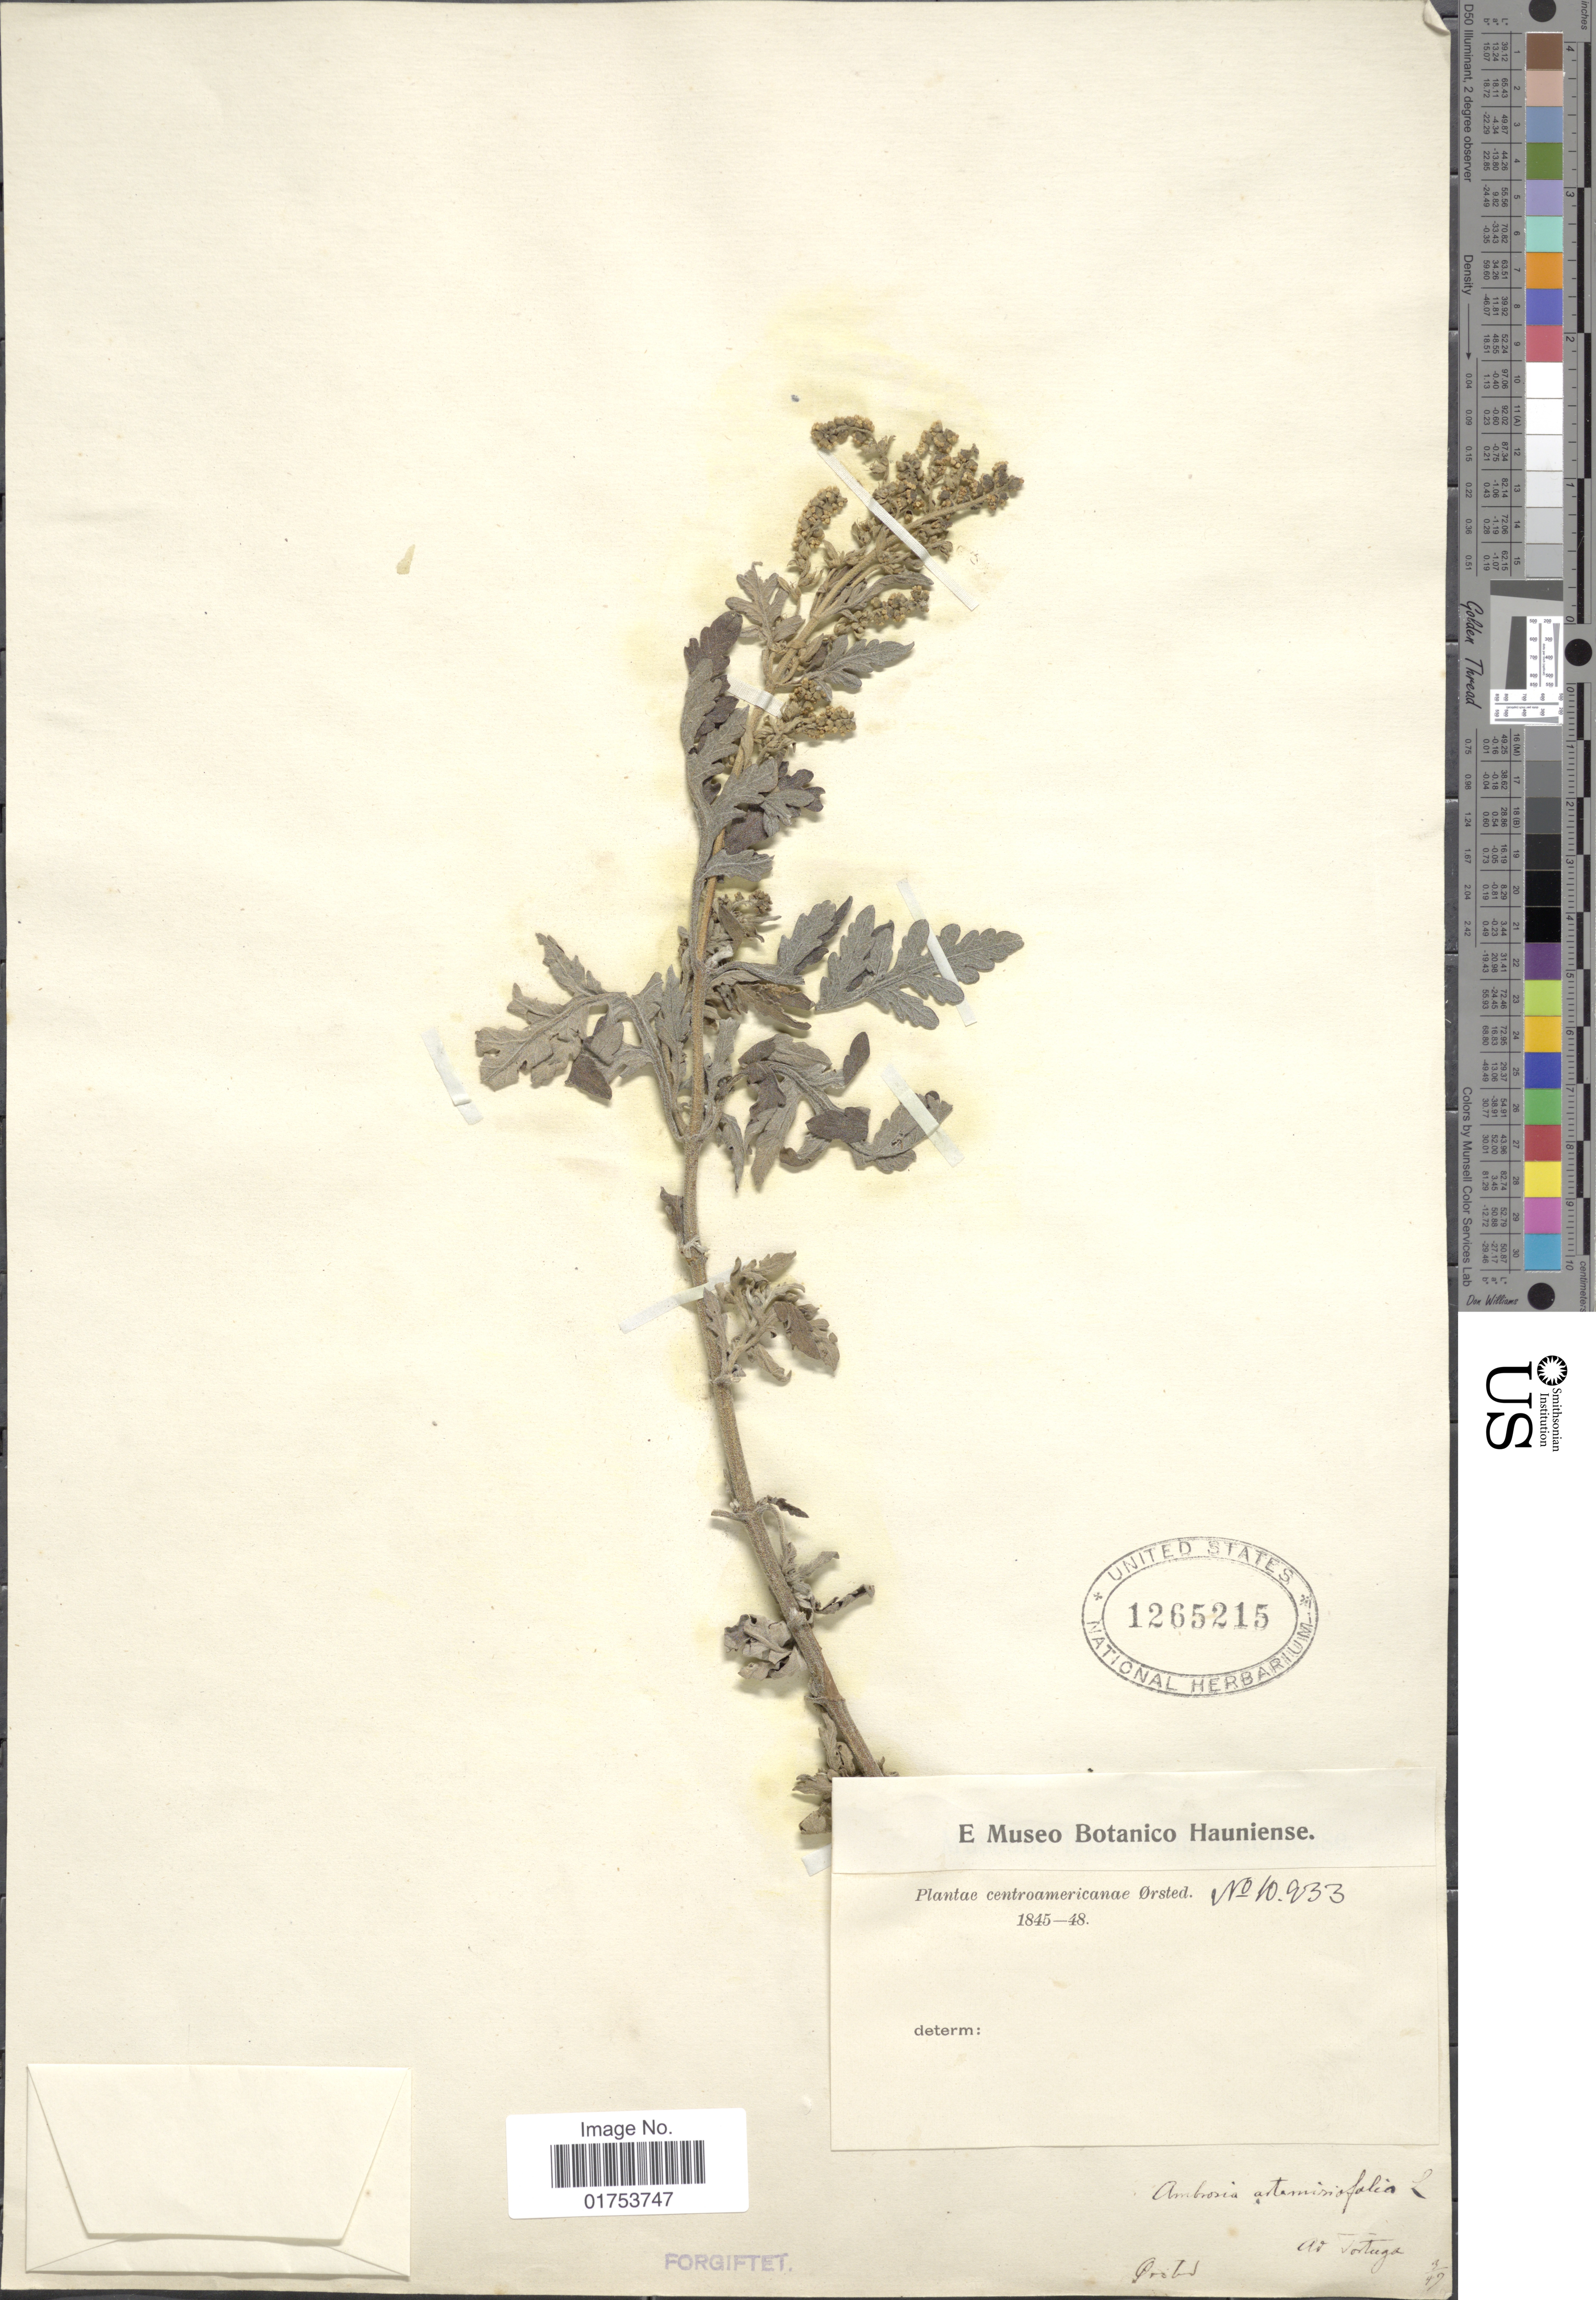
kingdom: Plantae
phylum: Tracheophyta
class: Magnoliopsida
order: Asterales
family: Asteraceae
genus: Ambrosia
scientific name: Ambrosia artemisiifolia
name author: L.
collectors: Ørsted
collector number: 10933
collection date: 1845/1848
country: Costa Rica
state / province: Puntarenas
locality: Centroamericanae, Tortuga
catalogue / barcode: US 1265215